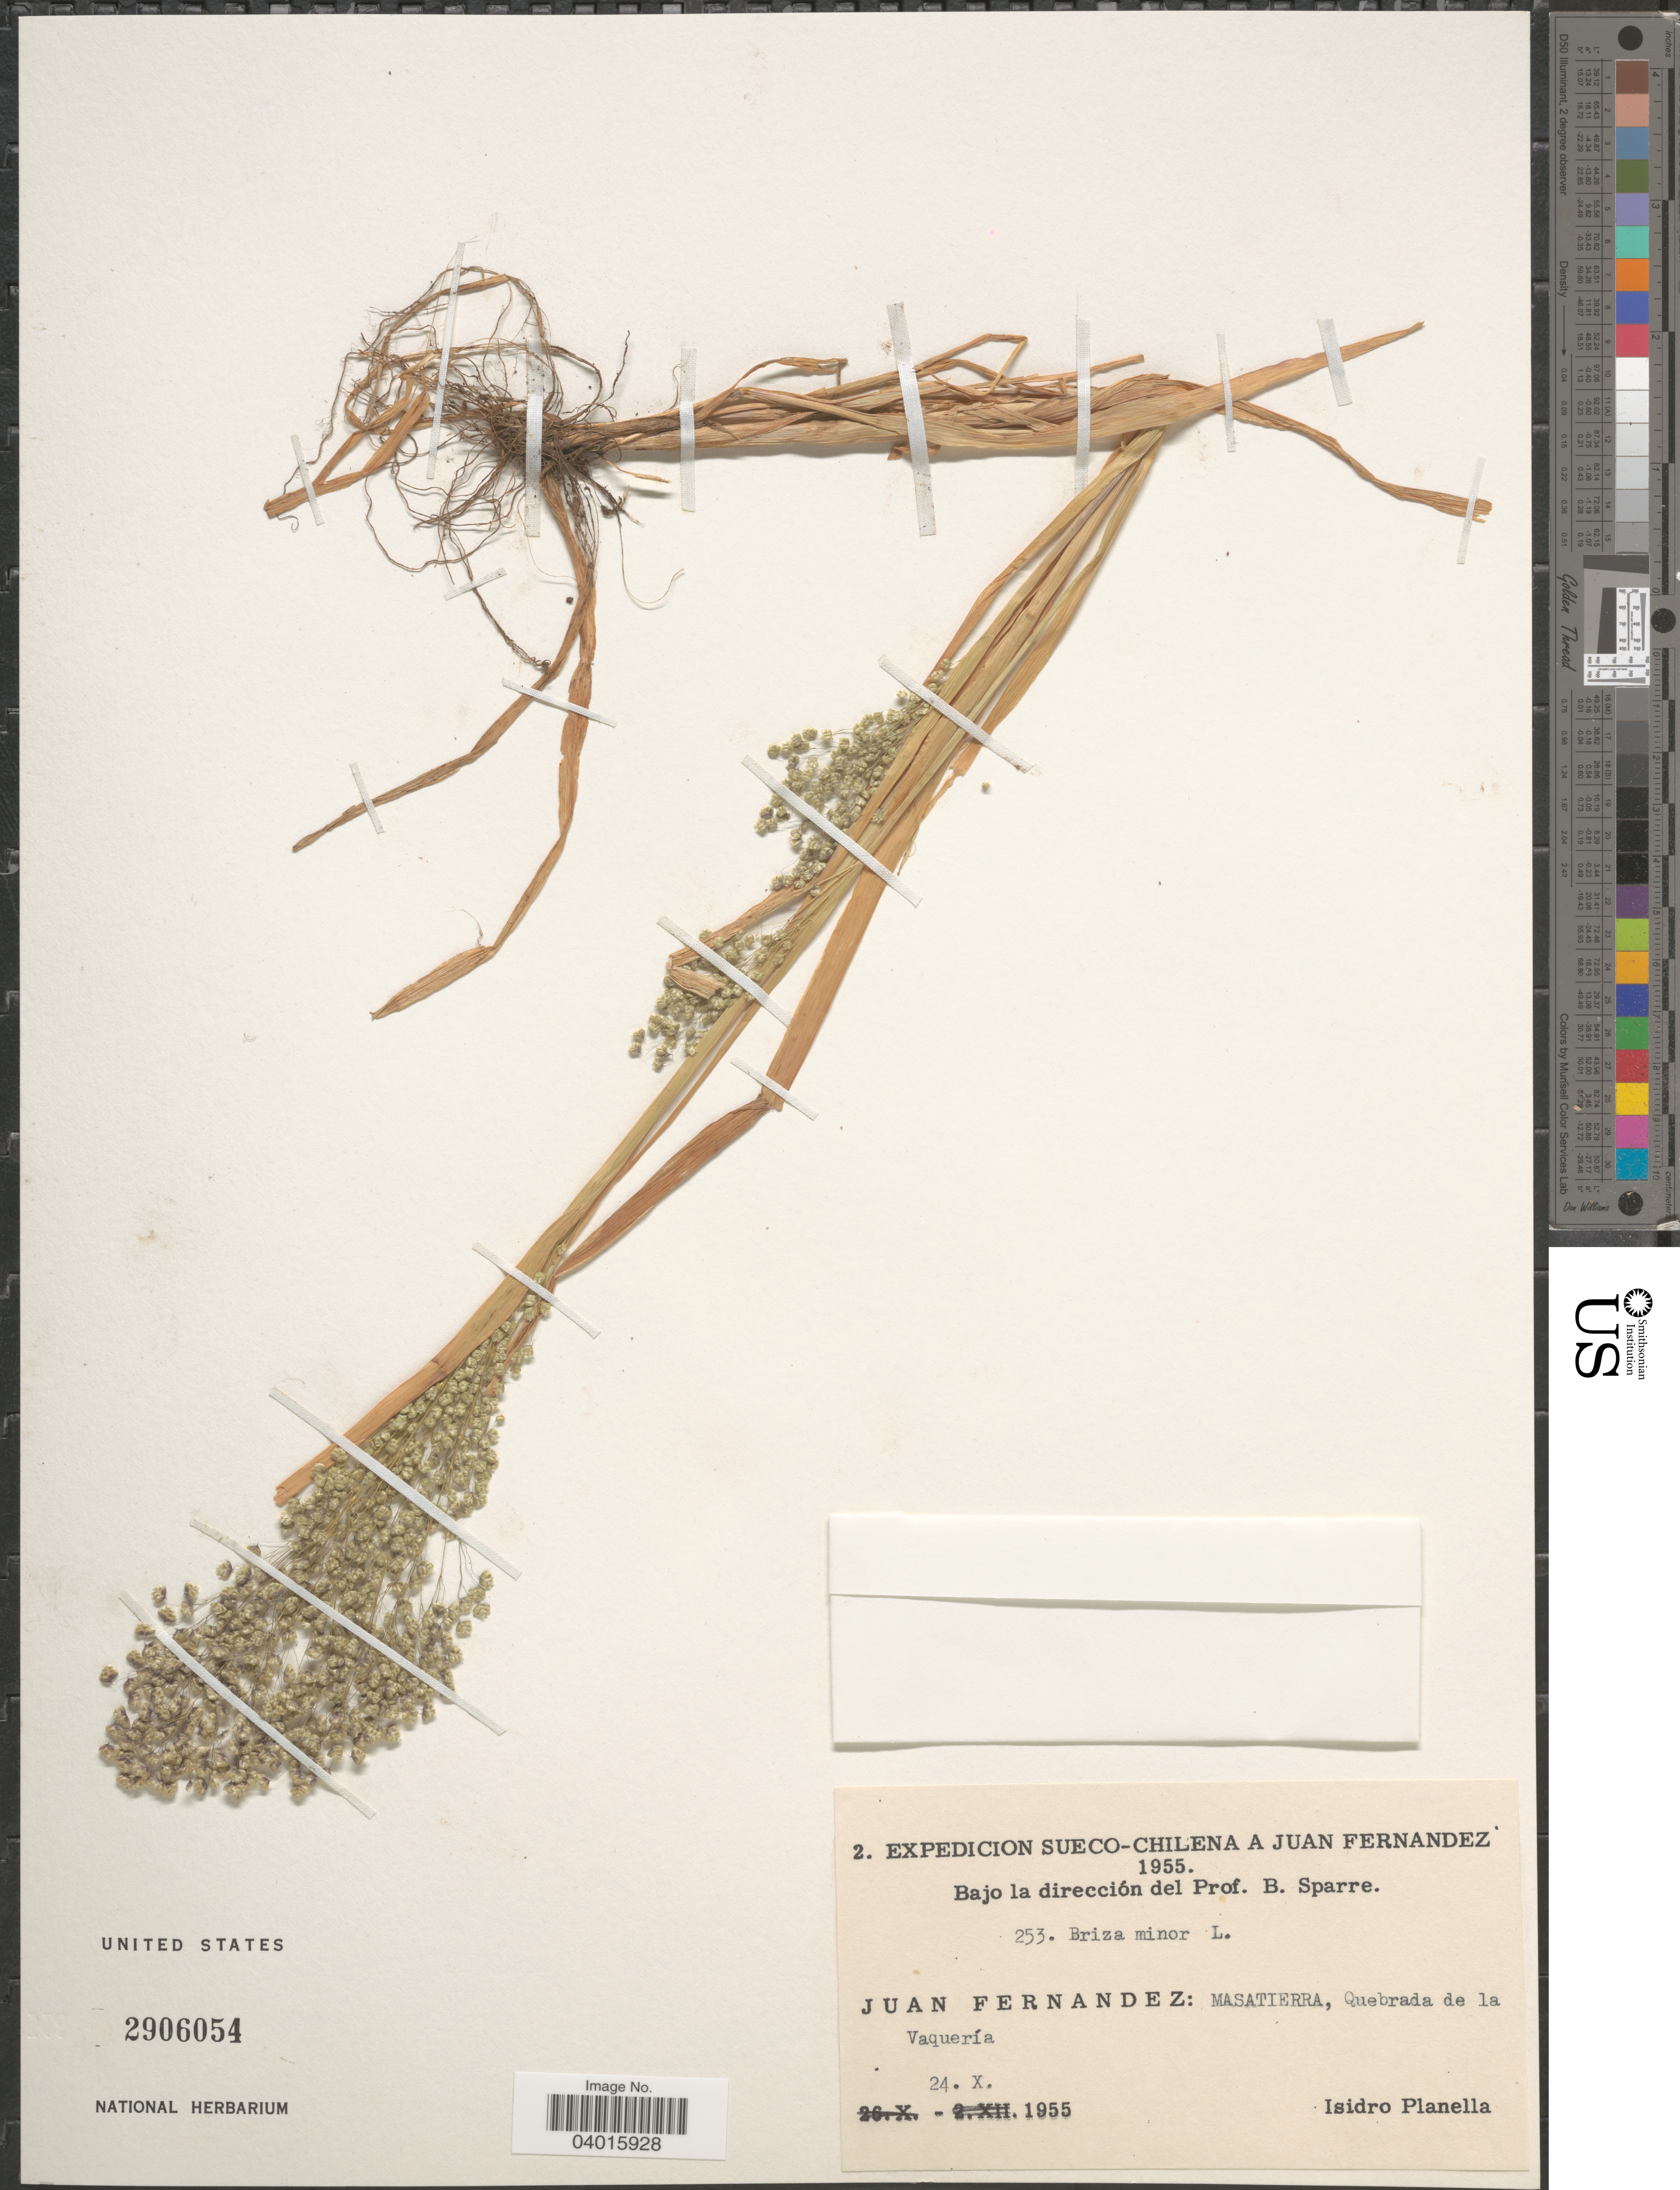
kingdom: Plantae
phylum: Tracheophyta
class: Liliopsida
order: Poales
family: Poaceae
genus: Briza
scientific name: Briza minor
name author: L.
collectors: I. Planella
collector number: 253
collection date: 1955-10-24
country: Chile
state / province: Valparaíso (V)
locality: Juan Fernandez: Masatierra, Quebrada de la Vaquería.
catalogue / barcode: US 2906054